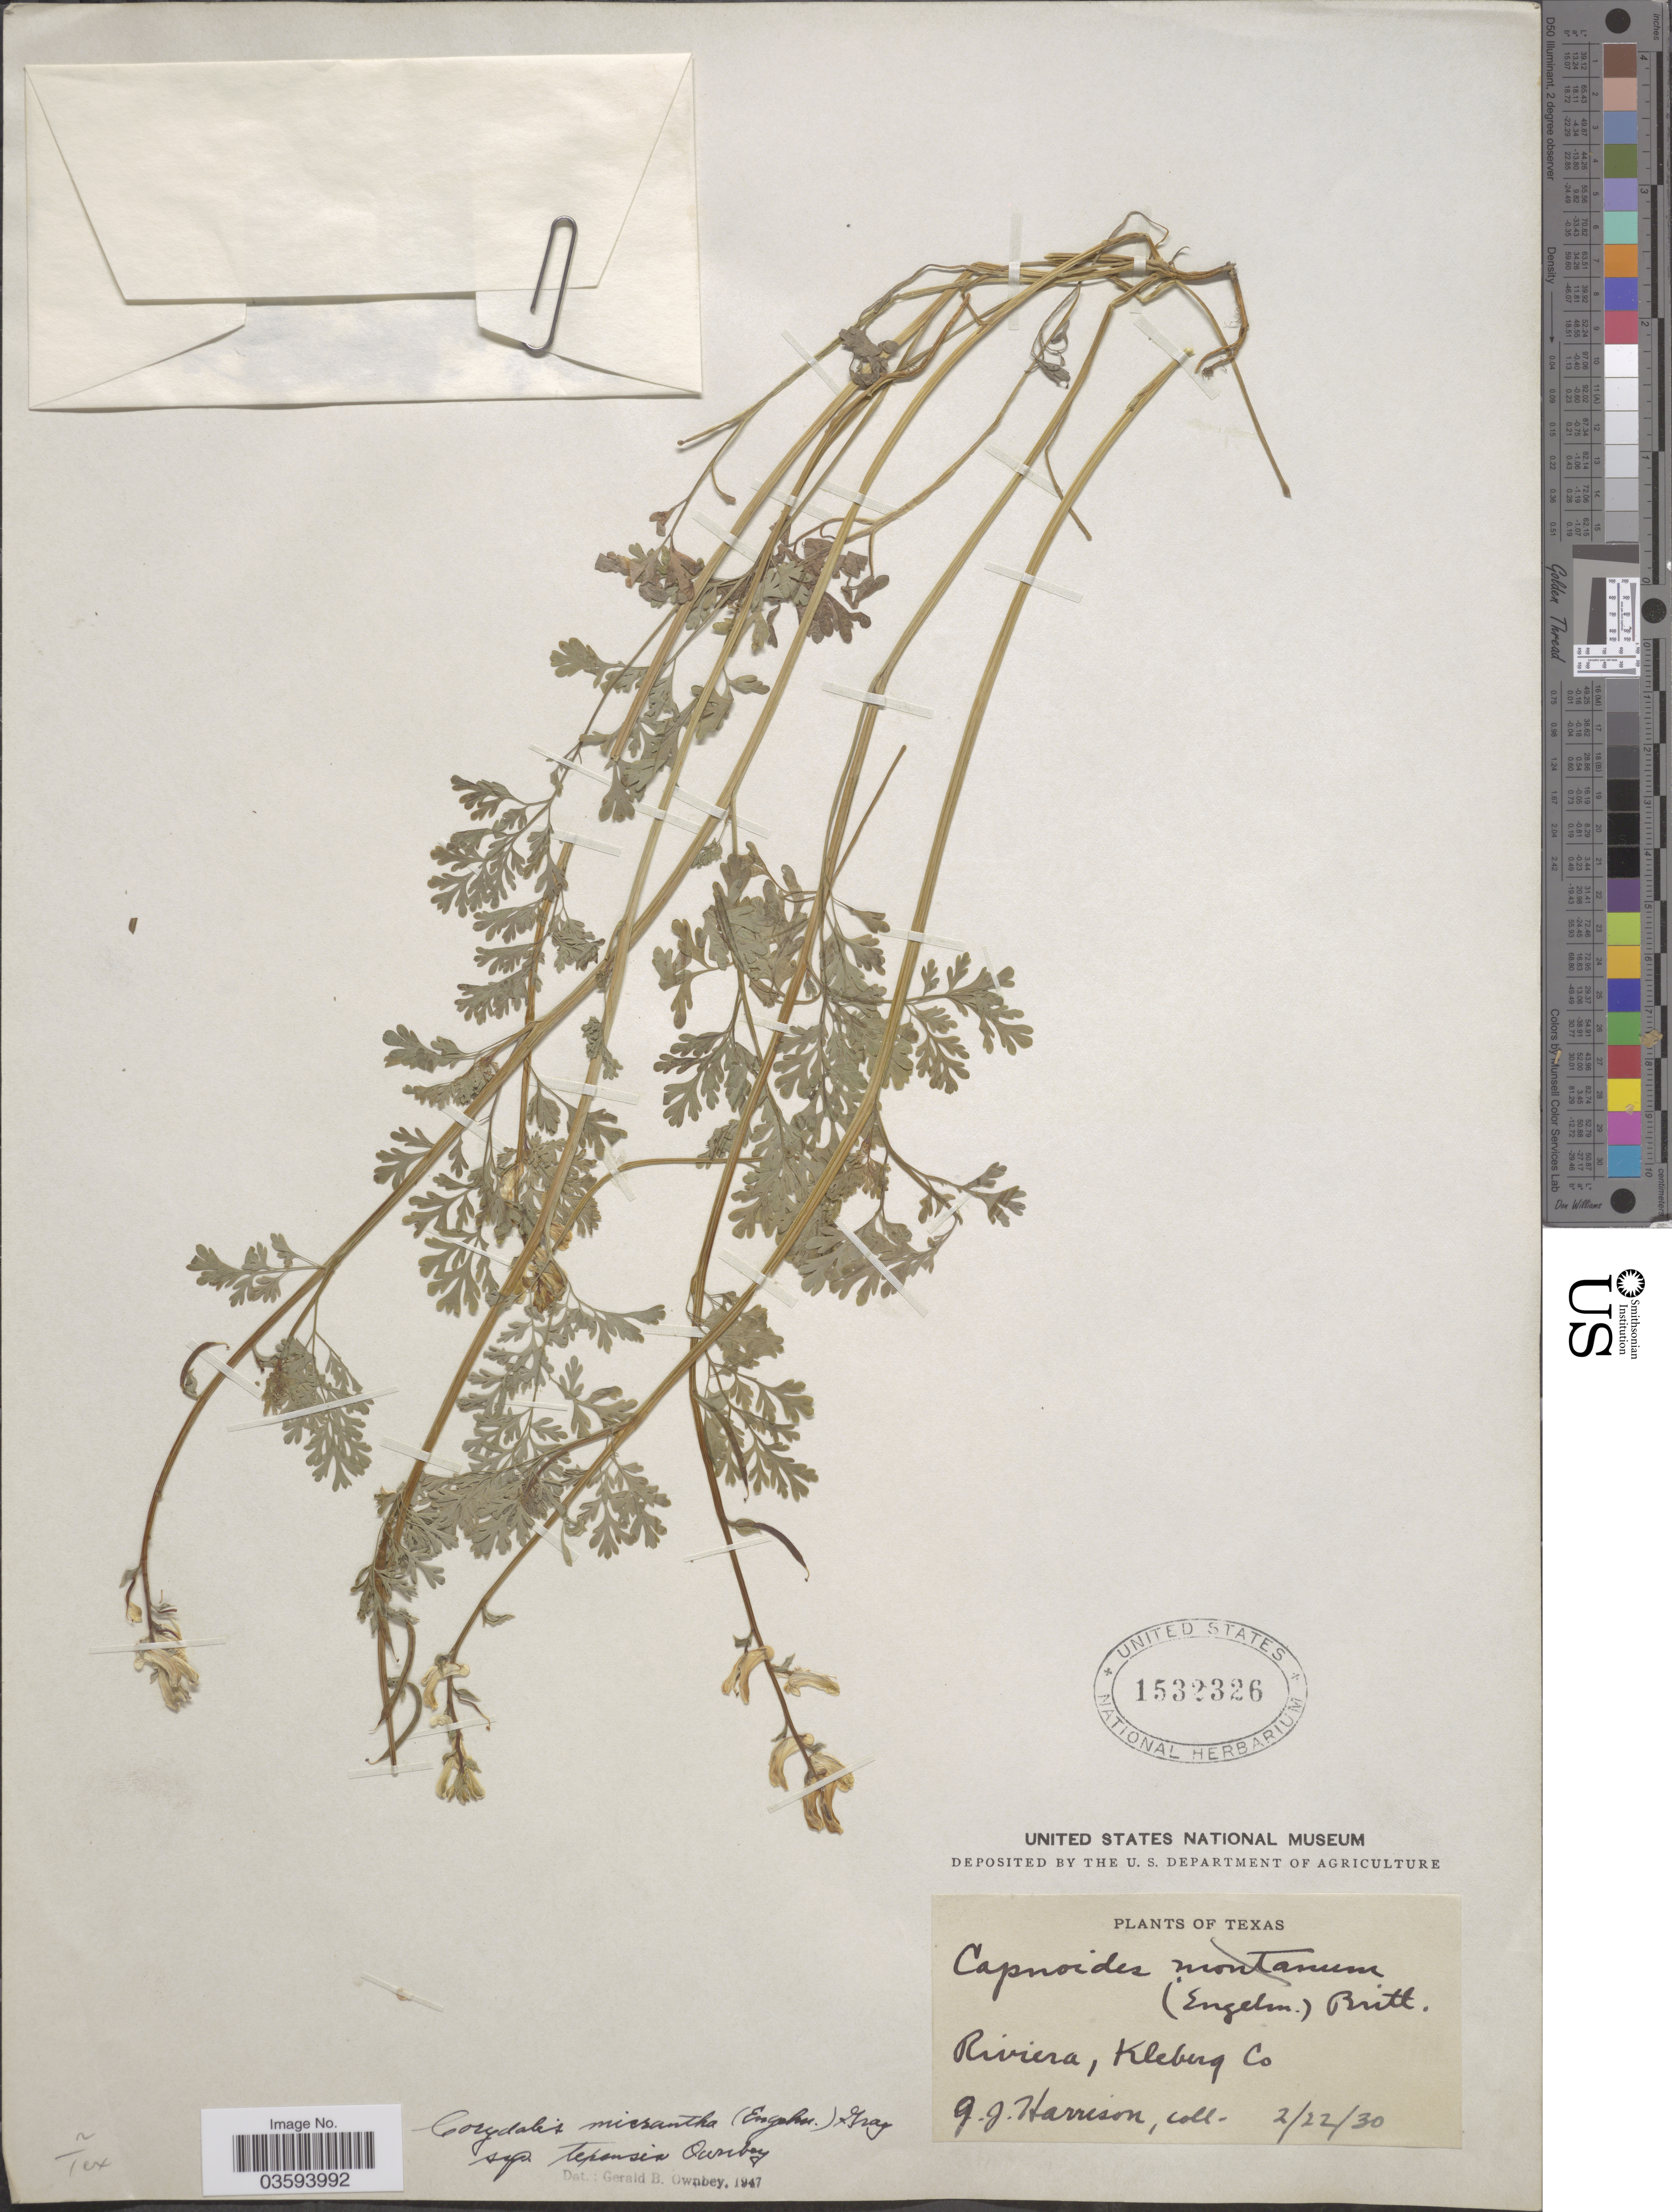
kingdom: Plantae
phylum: Tracheophyta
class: Magnoliopsida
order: Ranunculales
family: Papaveraceae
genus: Corydalis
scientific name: Corydalis micrantha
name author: (Englem. & A. Gray) A. Gray ex J.M. Coult.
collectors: G. J. Harrison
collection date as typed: Transcribed d/m/y: 22/2/30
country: United States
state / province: Texas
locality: Riviera, Kleberg Co.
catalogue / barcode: US 1532326